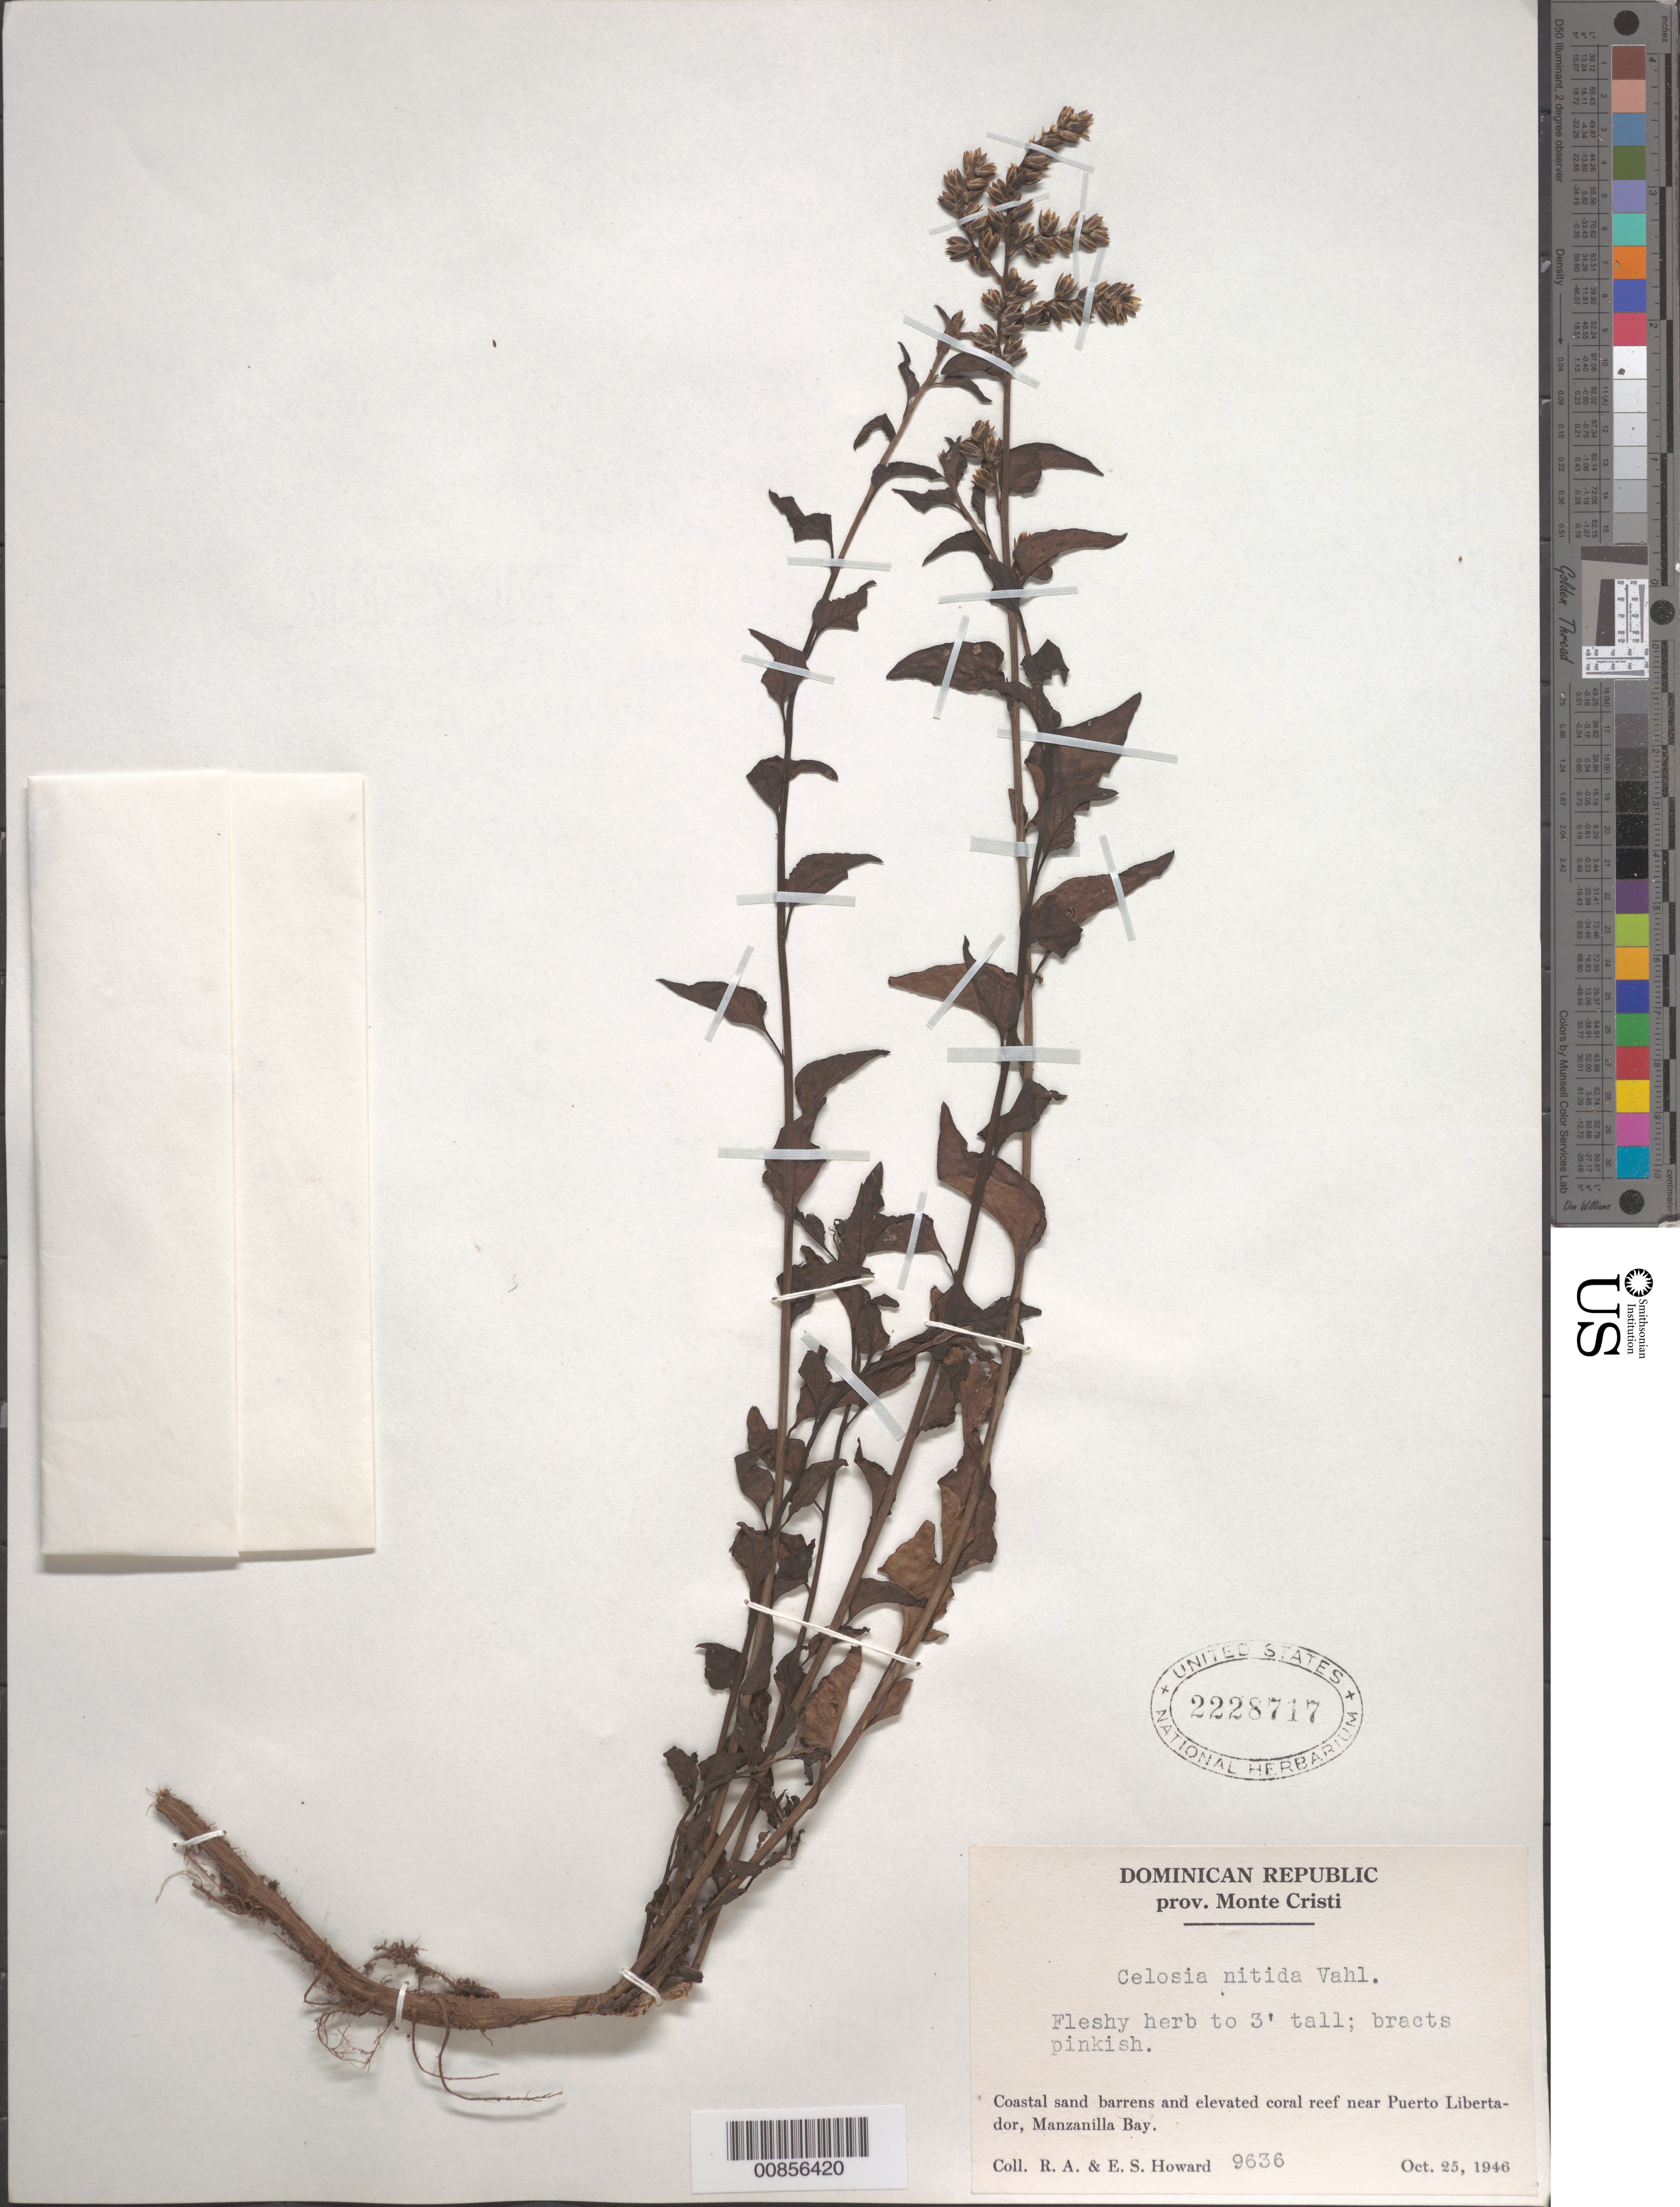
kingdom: Plantae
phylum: Tracheophyta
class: Magnoliopsida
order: Caryophyllales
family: Amaranthaceae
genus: Celosia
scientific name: Celosia nitida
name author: Vahl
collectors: R. A. Howard & E. S. Howard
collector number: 9636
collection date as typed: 25 Oct 1946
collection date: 1946-10-25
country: Dominican Republic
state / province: Monte Cristi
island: Hispaniola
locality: Near Puerto Libertador, Manzanilla Bay.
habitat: Coastal sand barrens and elevated coral reef.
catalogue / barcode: US 2228717